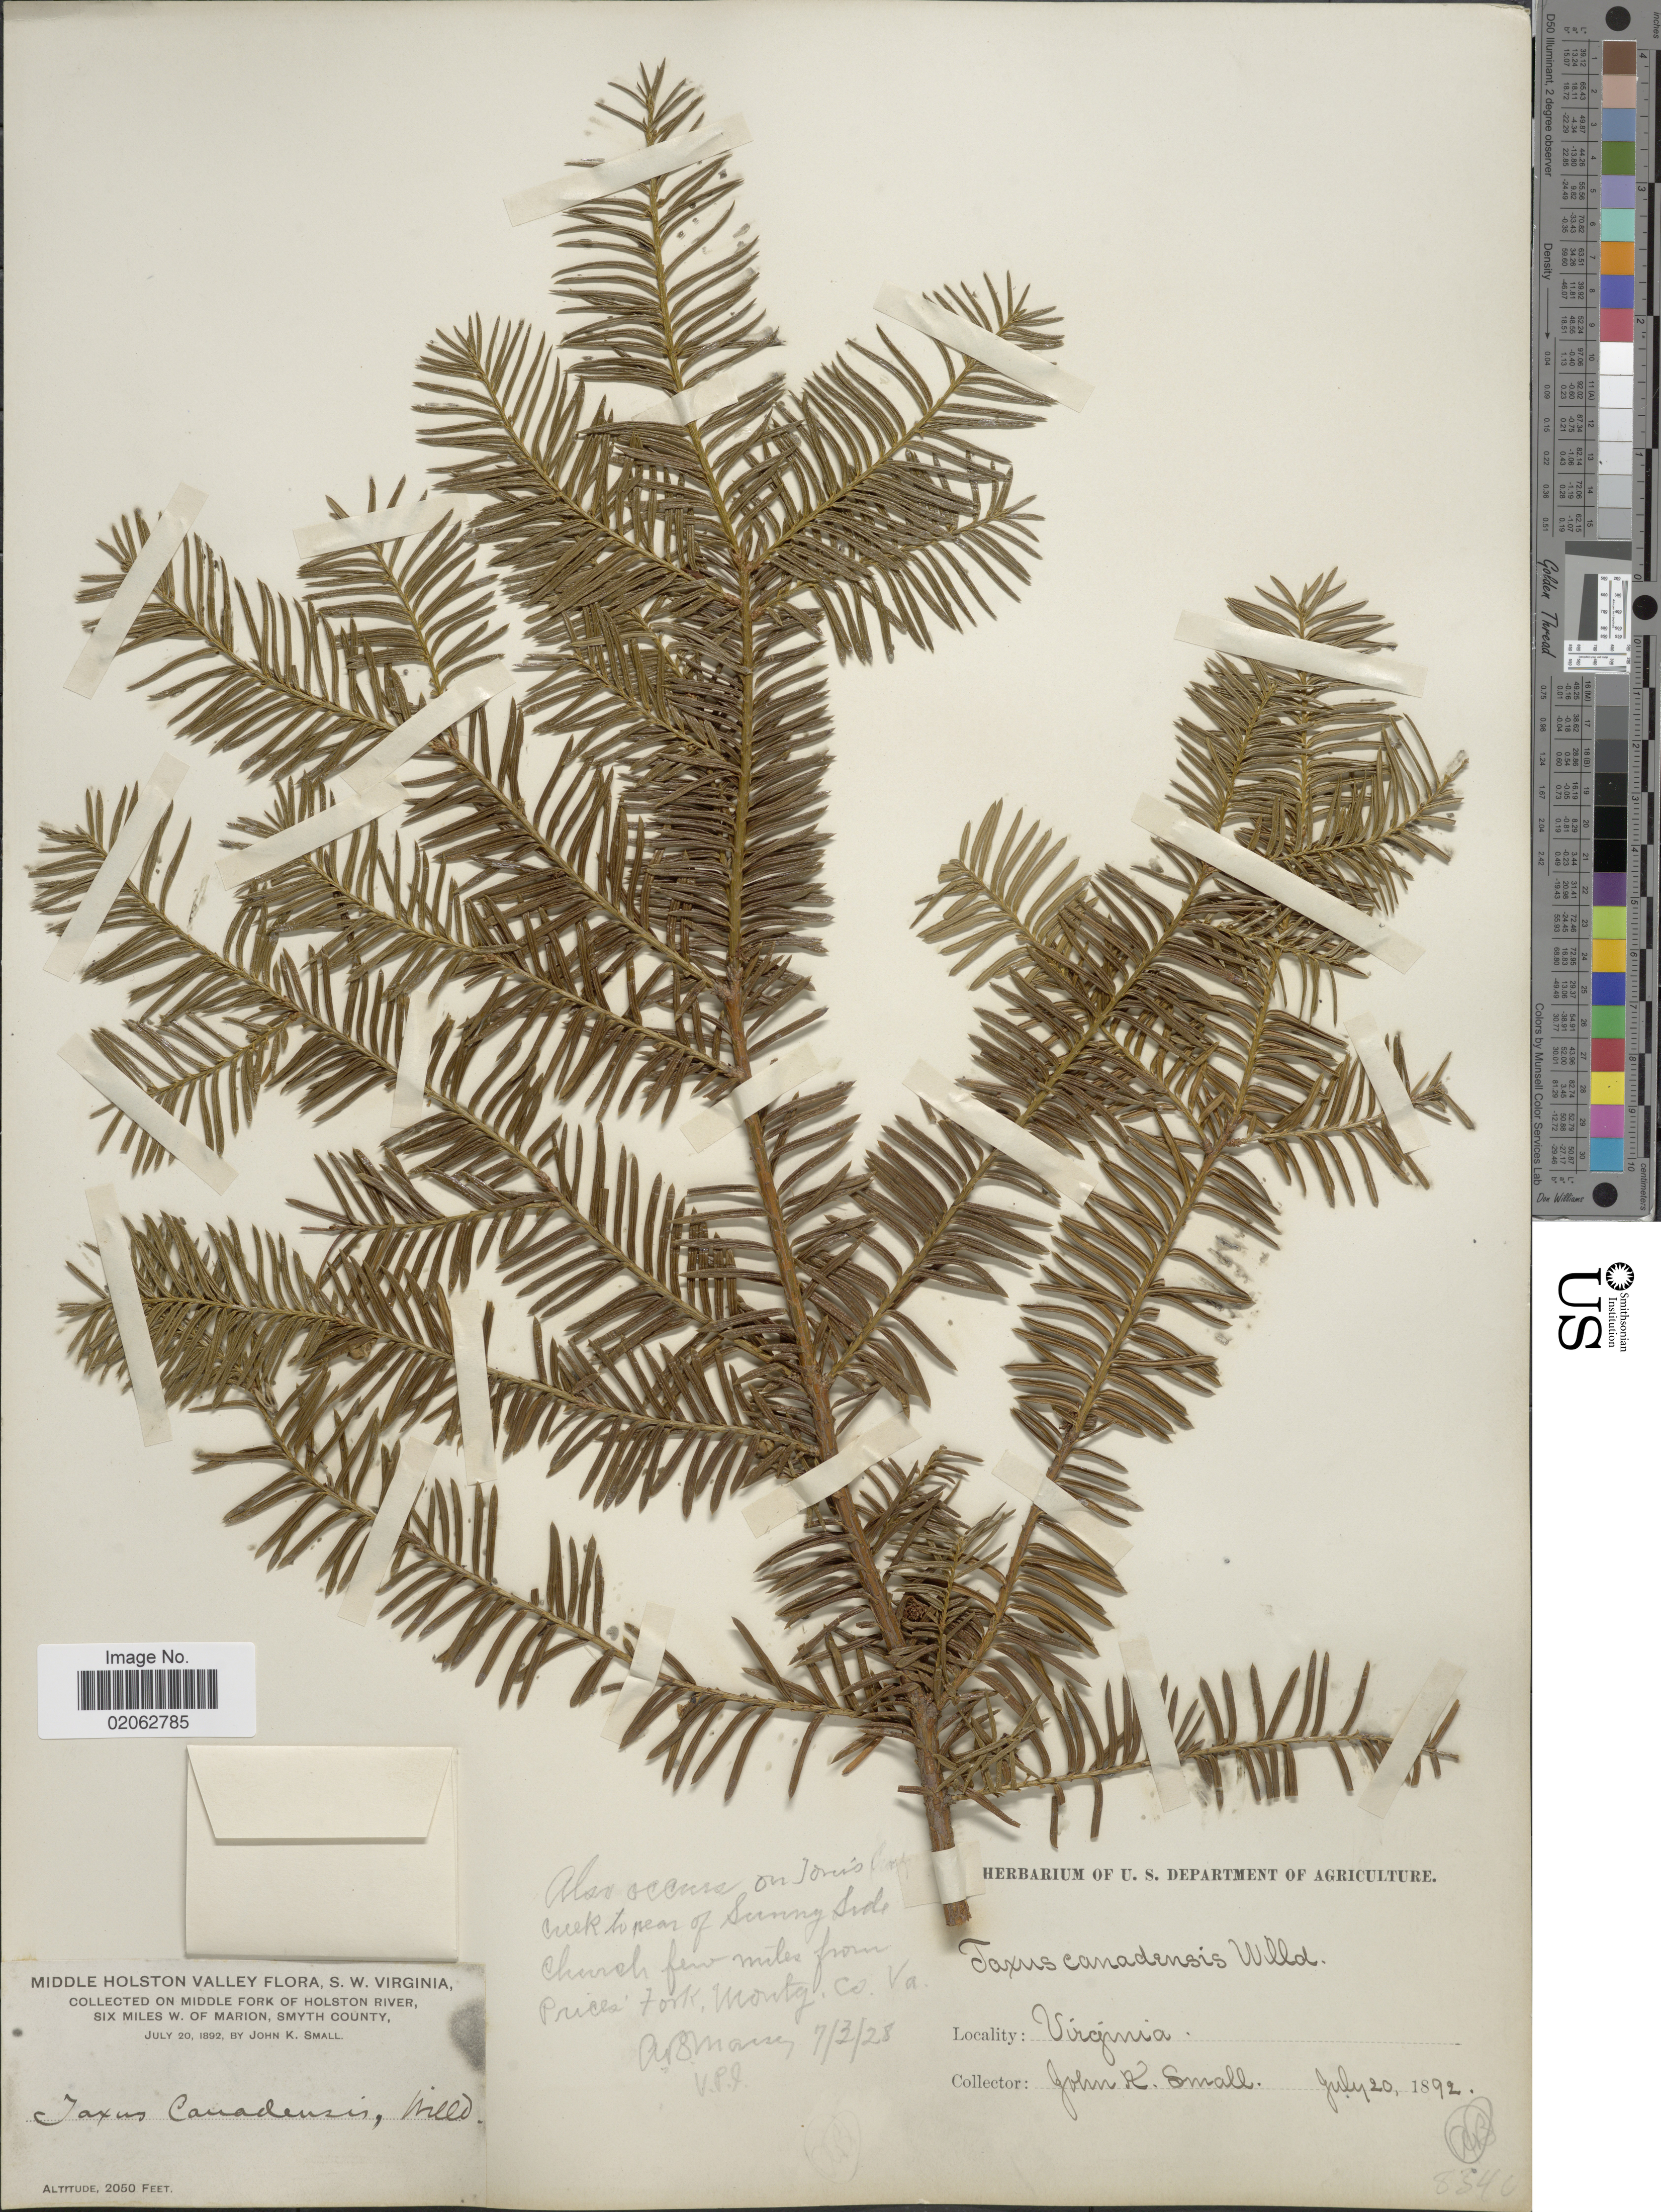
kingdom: Plantae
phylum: Tracheophyta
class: Pinopsida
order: Pinales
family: Taxaceae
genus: Taxus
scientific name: Taxus canadensis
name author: Marshall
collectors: J. K. Small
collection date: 1892-07-20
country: United States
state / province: Virginia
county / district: Smyth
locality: Middle Holston Valley, S.W. Virginia, On Middle Fork of Holston River, Six miles w. of Marion, Smyth County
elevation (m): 625